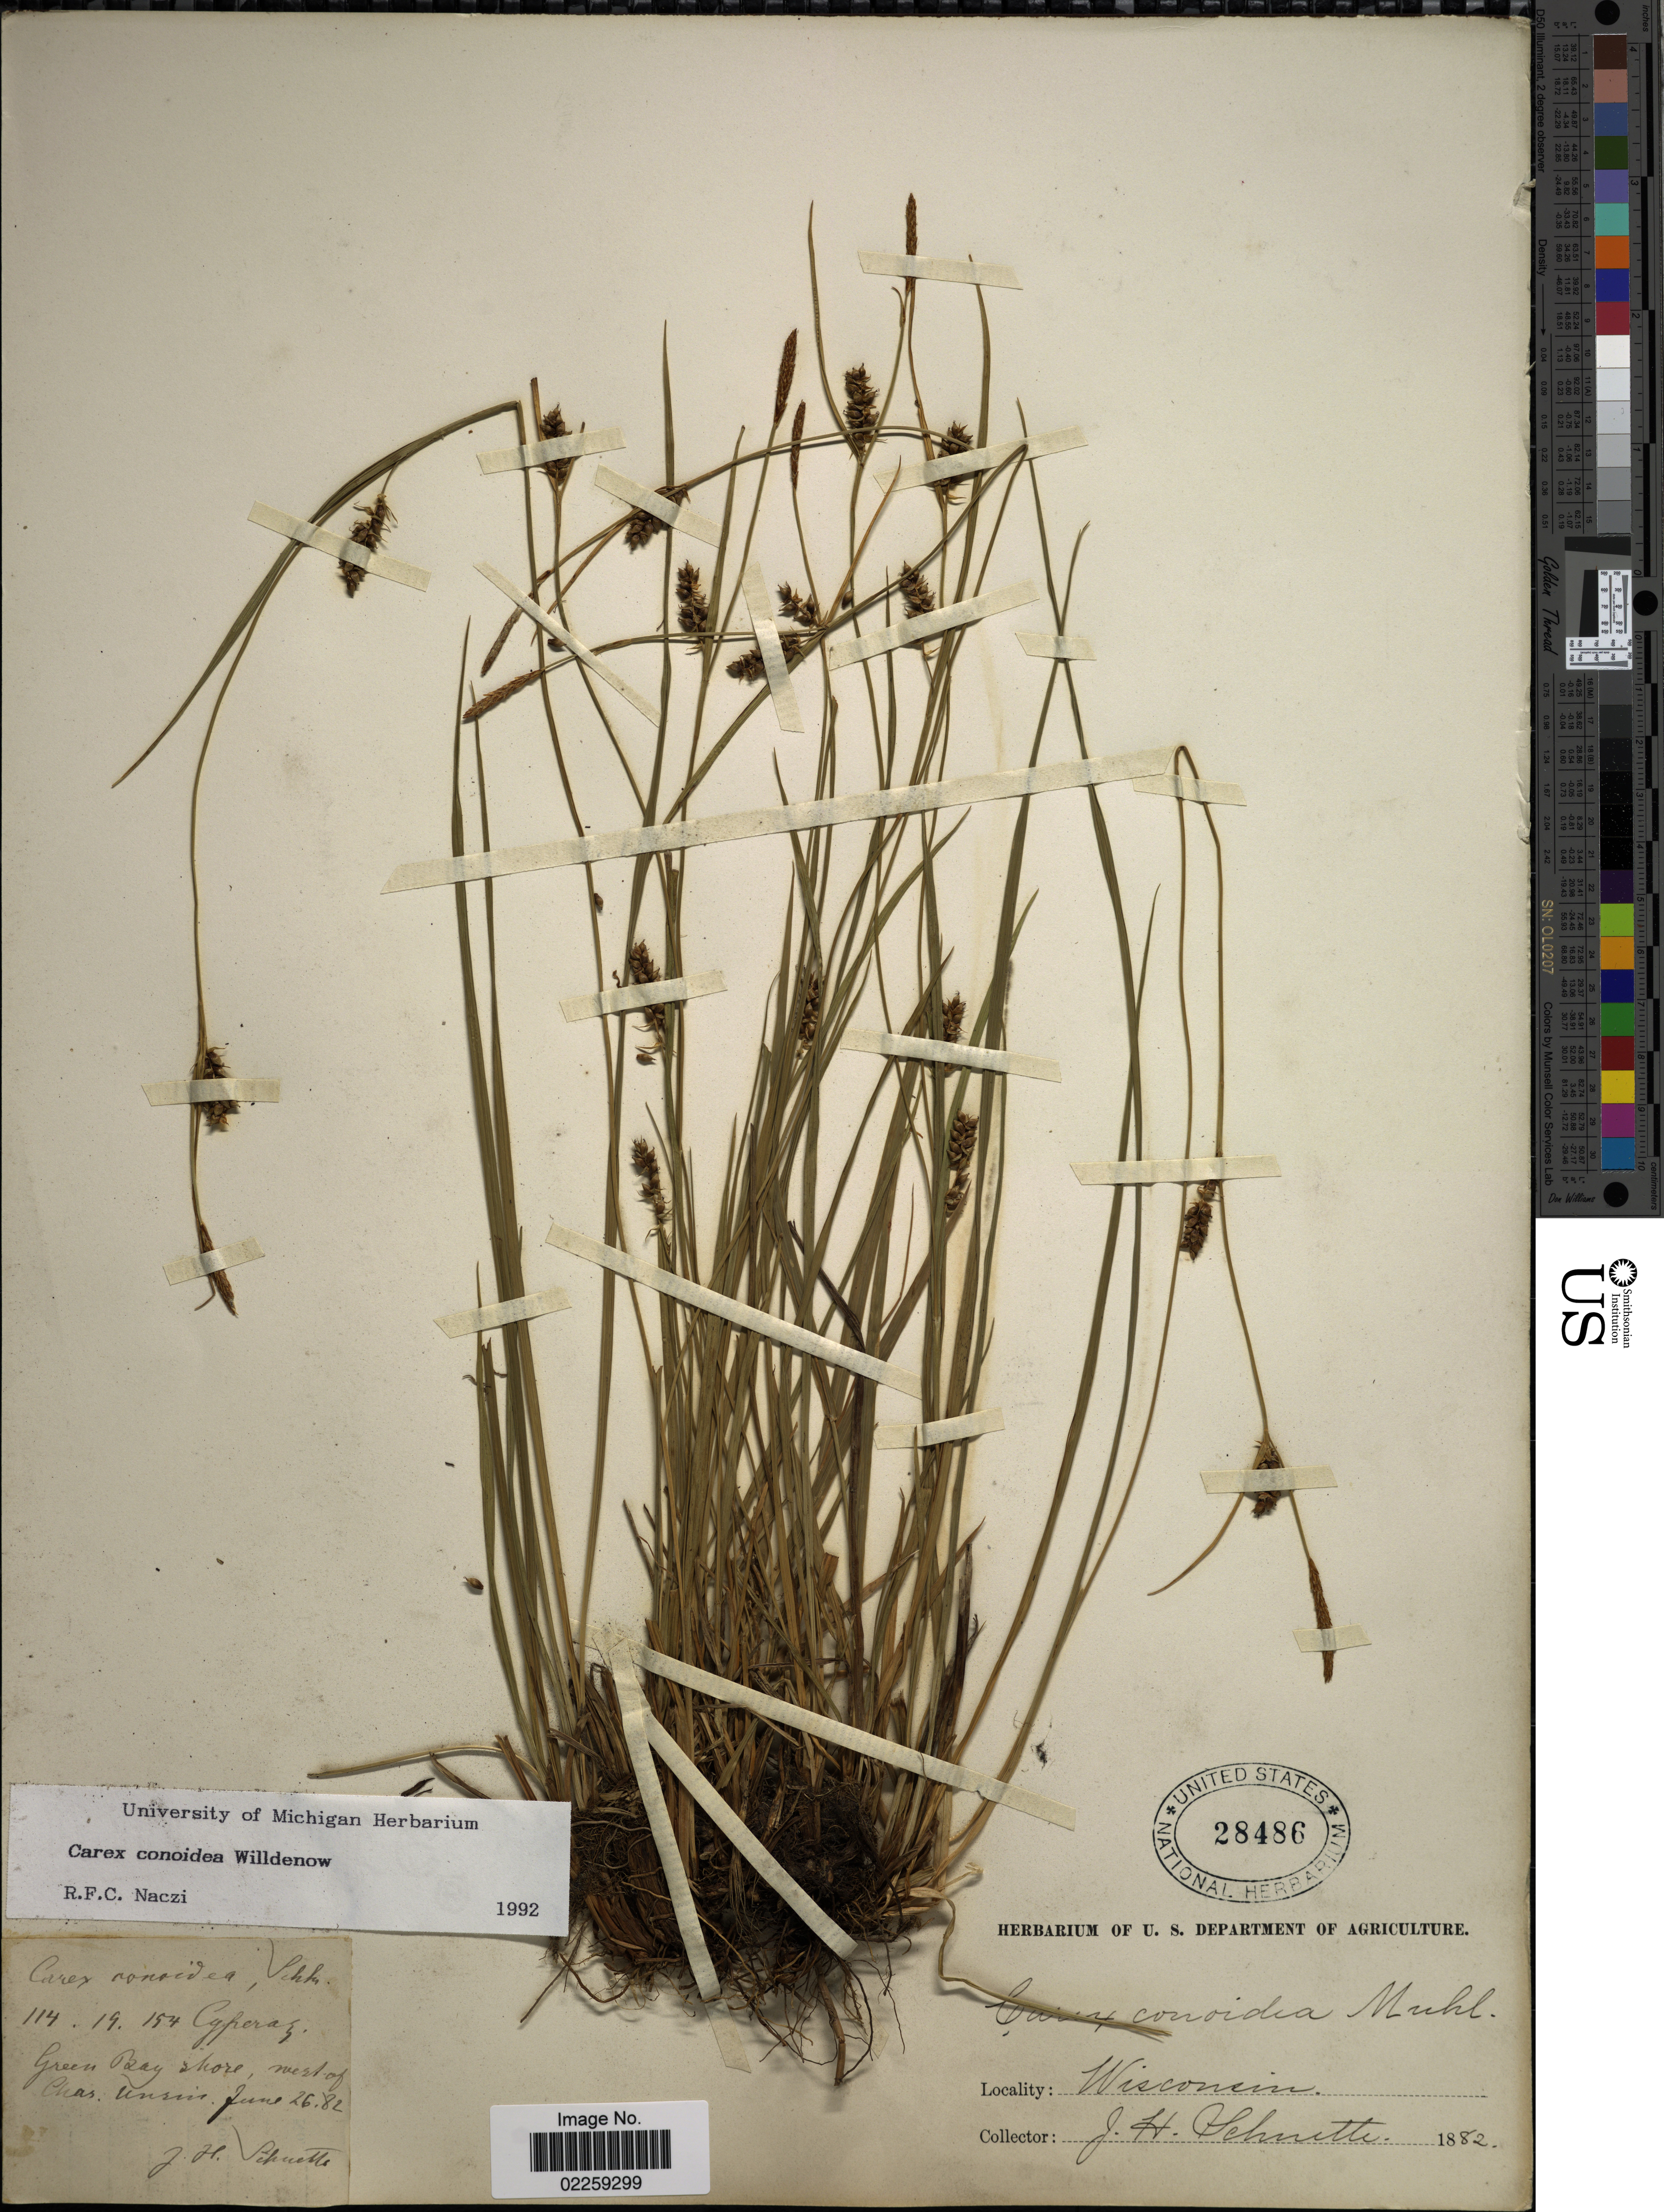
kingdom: Plantae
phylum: Tracheophyta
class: Liliopsida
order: Poales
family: Cyperaceae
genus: Carex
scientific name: Carex conoidea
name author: Willd.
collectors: J. H. Schuette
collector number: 114.19.154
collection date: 1882-06-26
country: United States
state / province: Wisconsin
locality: Green Bay shore, west of Chas.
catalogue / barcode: US 28486